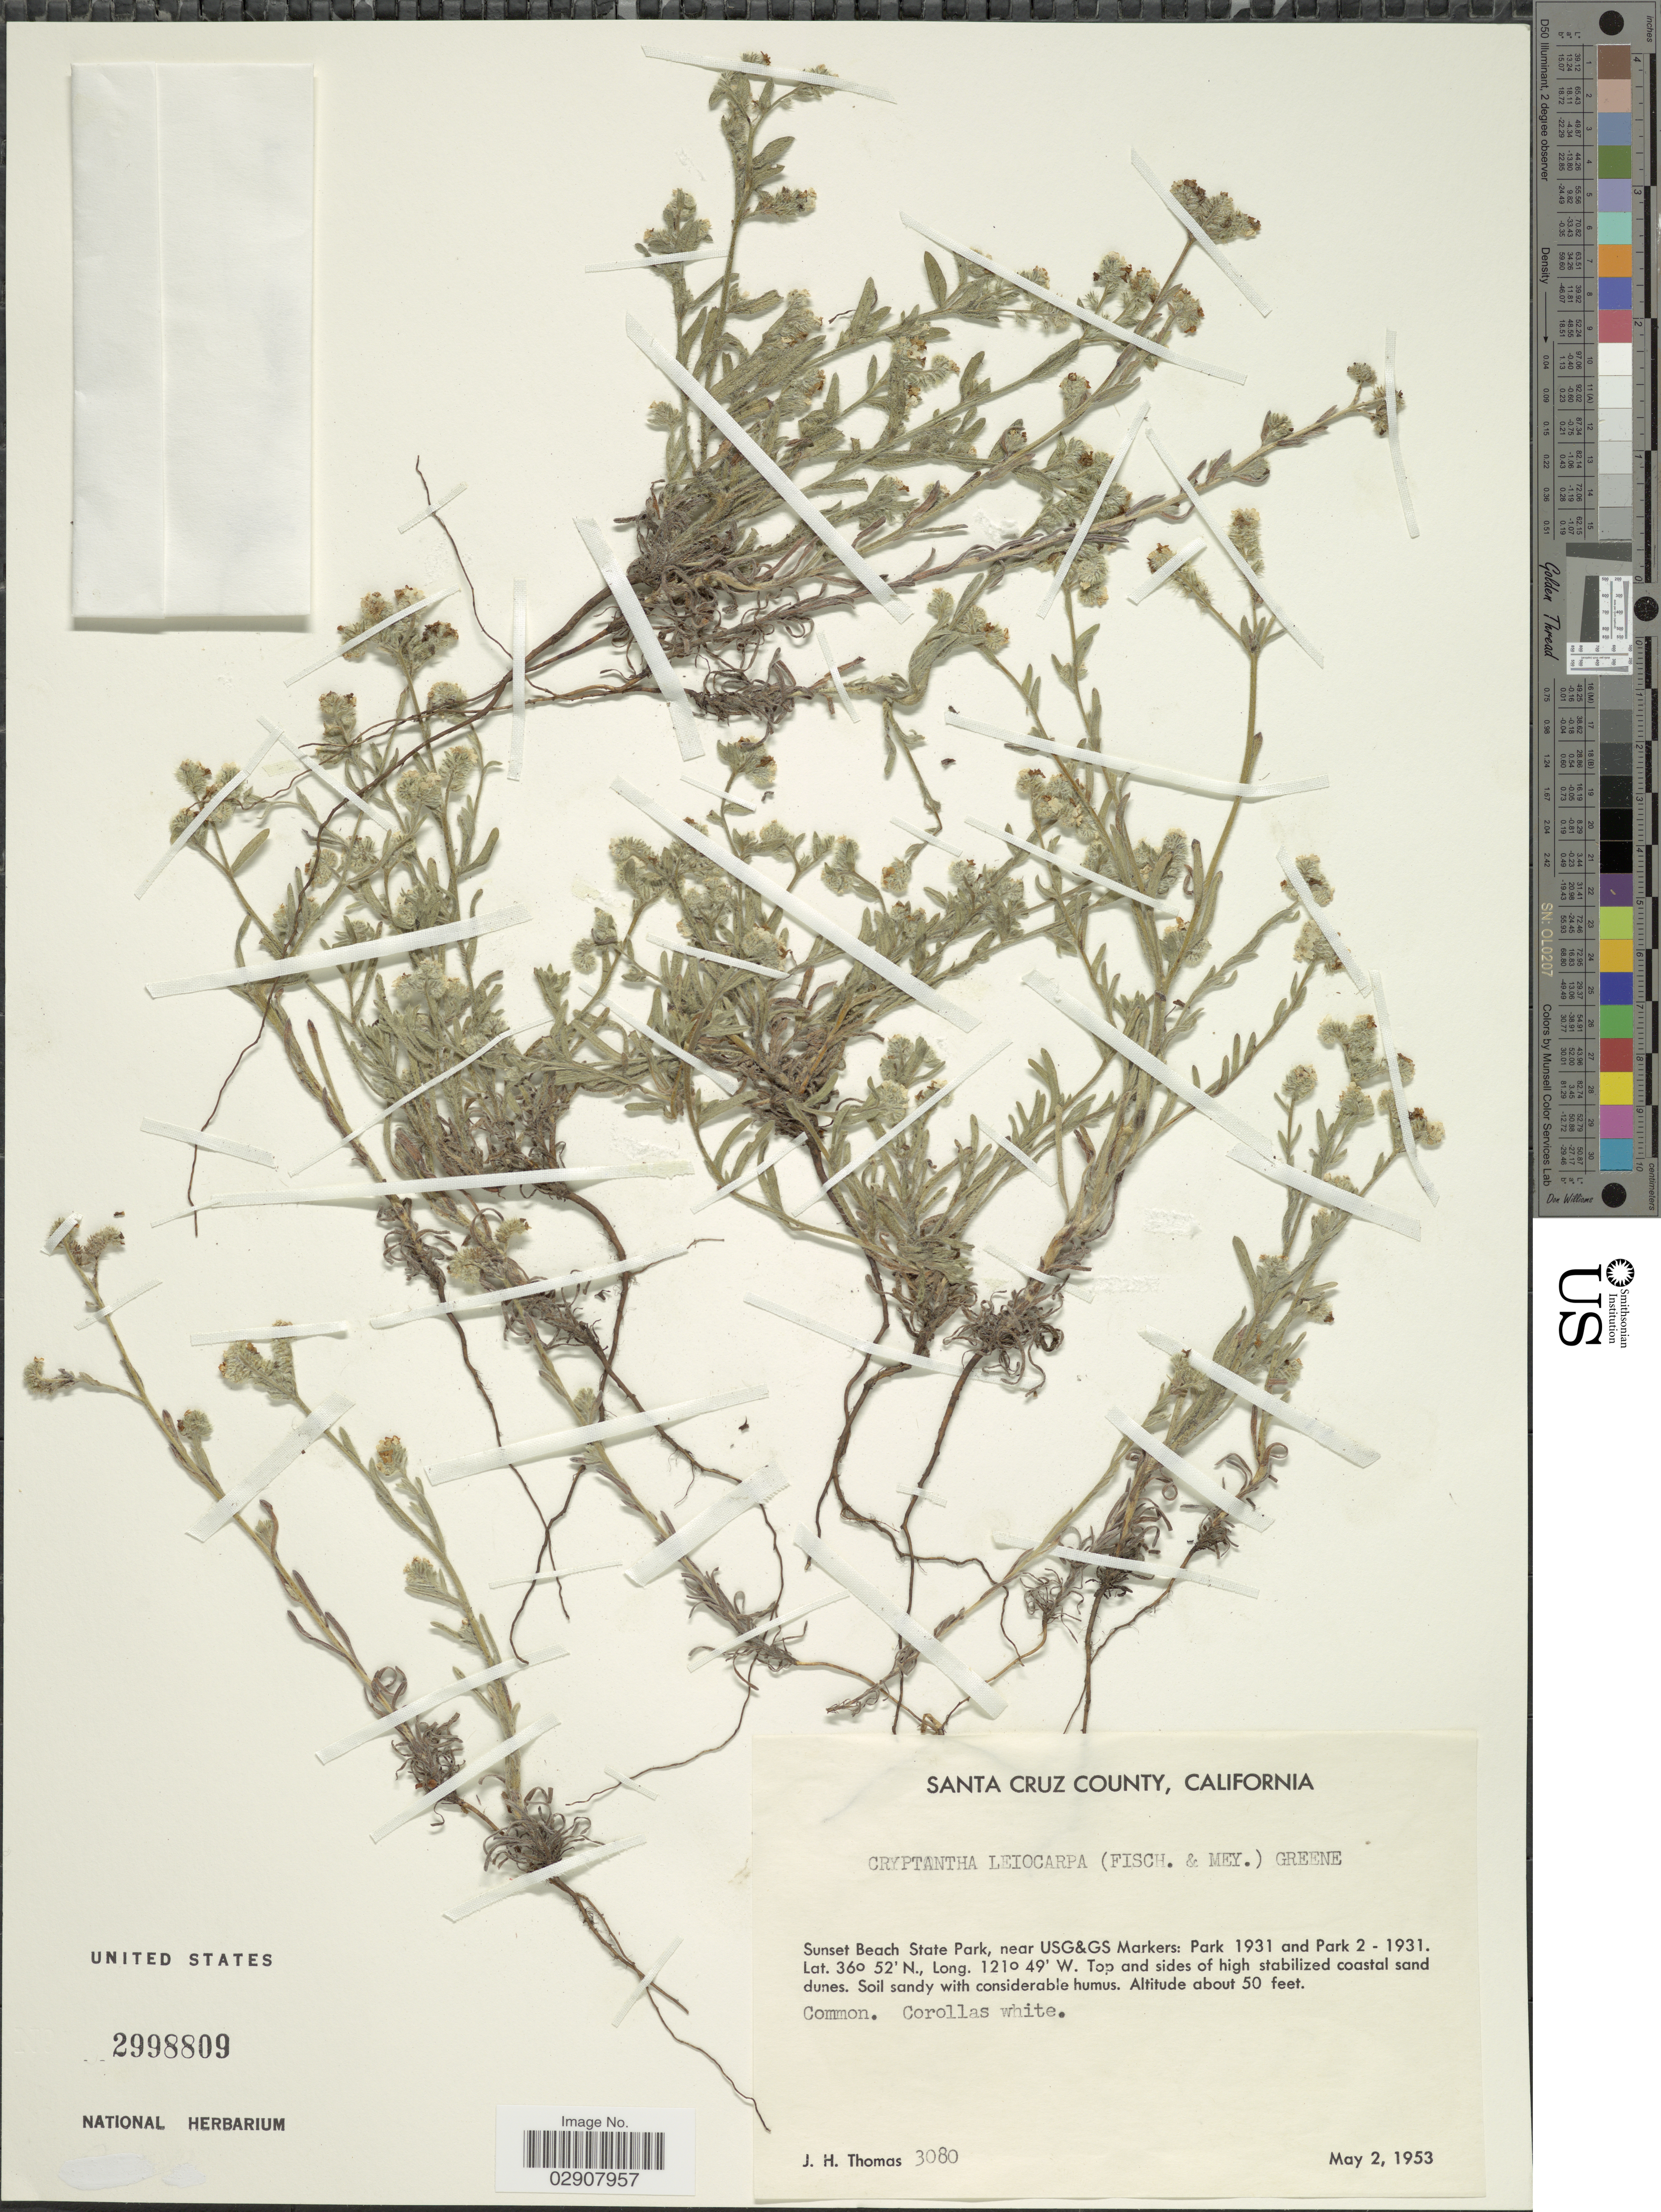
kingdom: Plantae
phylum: Tracheophyta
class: Magnoliopsida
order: Boraginales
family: Boraginaceae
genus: Cryptantha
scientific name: Cryptantha leiocarpa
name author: (Fisch. & C.A. Mey.) Greene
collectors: J. H. Thomas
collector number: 3080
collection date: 1953-05-02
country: United States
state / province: California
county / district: Santa Cruz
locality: Santa Cruz County, Sunset Beach State Park, near USG&GS Markers, Park 1931 and Park 2-1931.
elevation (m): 15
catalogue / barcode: US 2998809